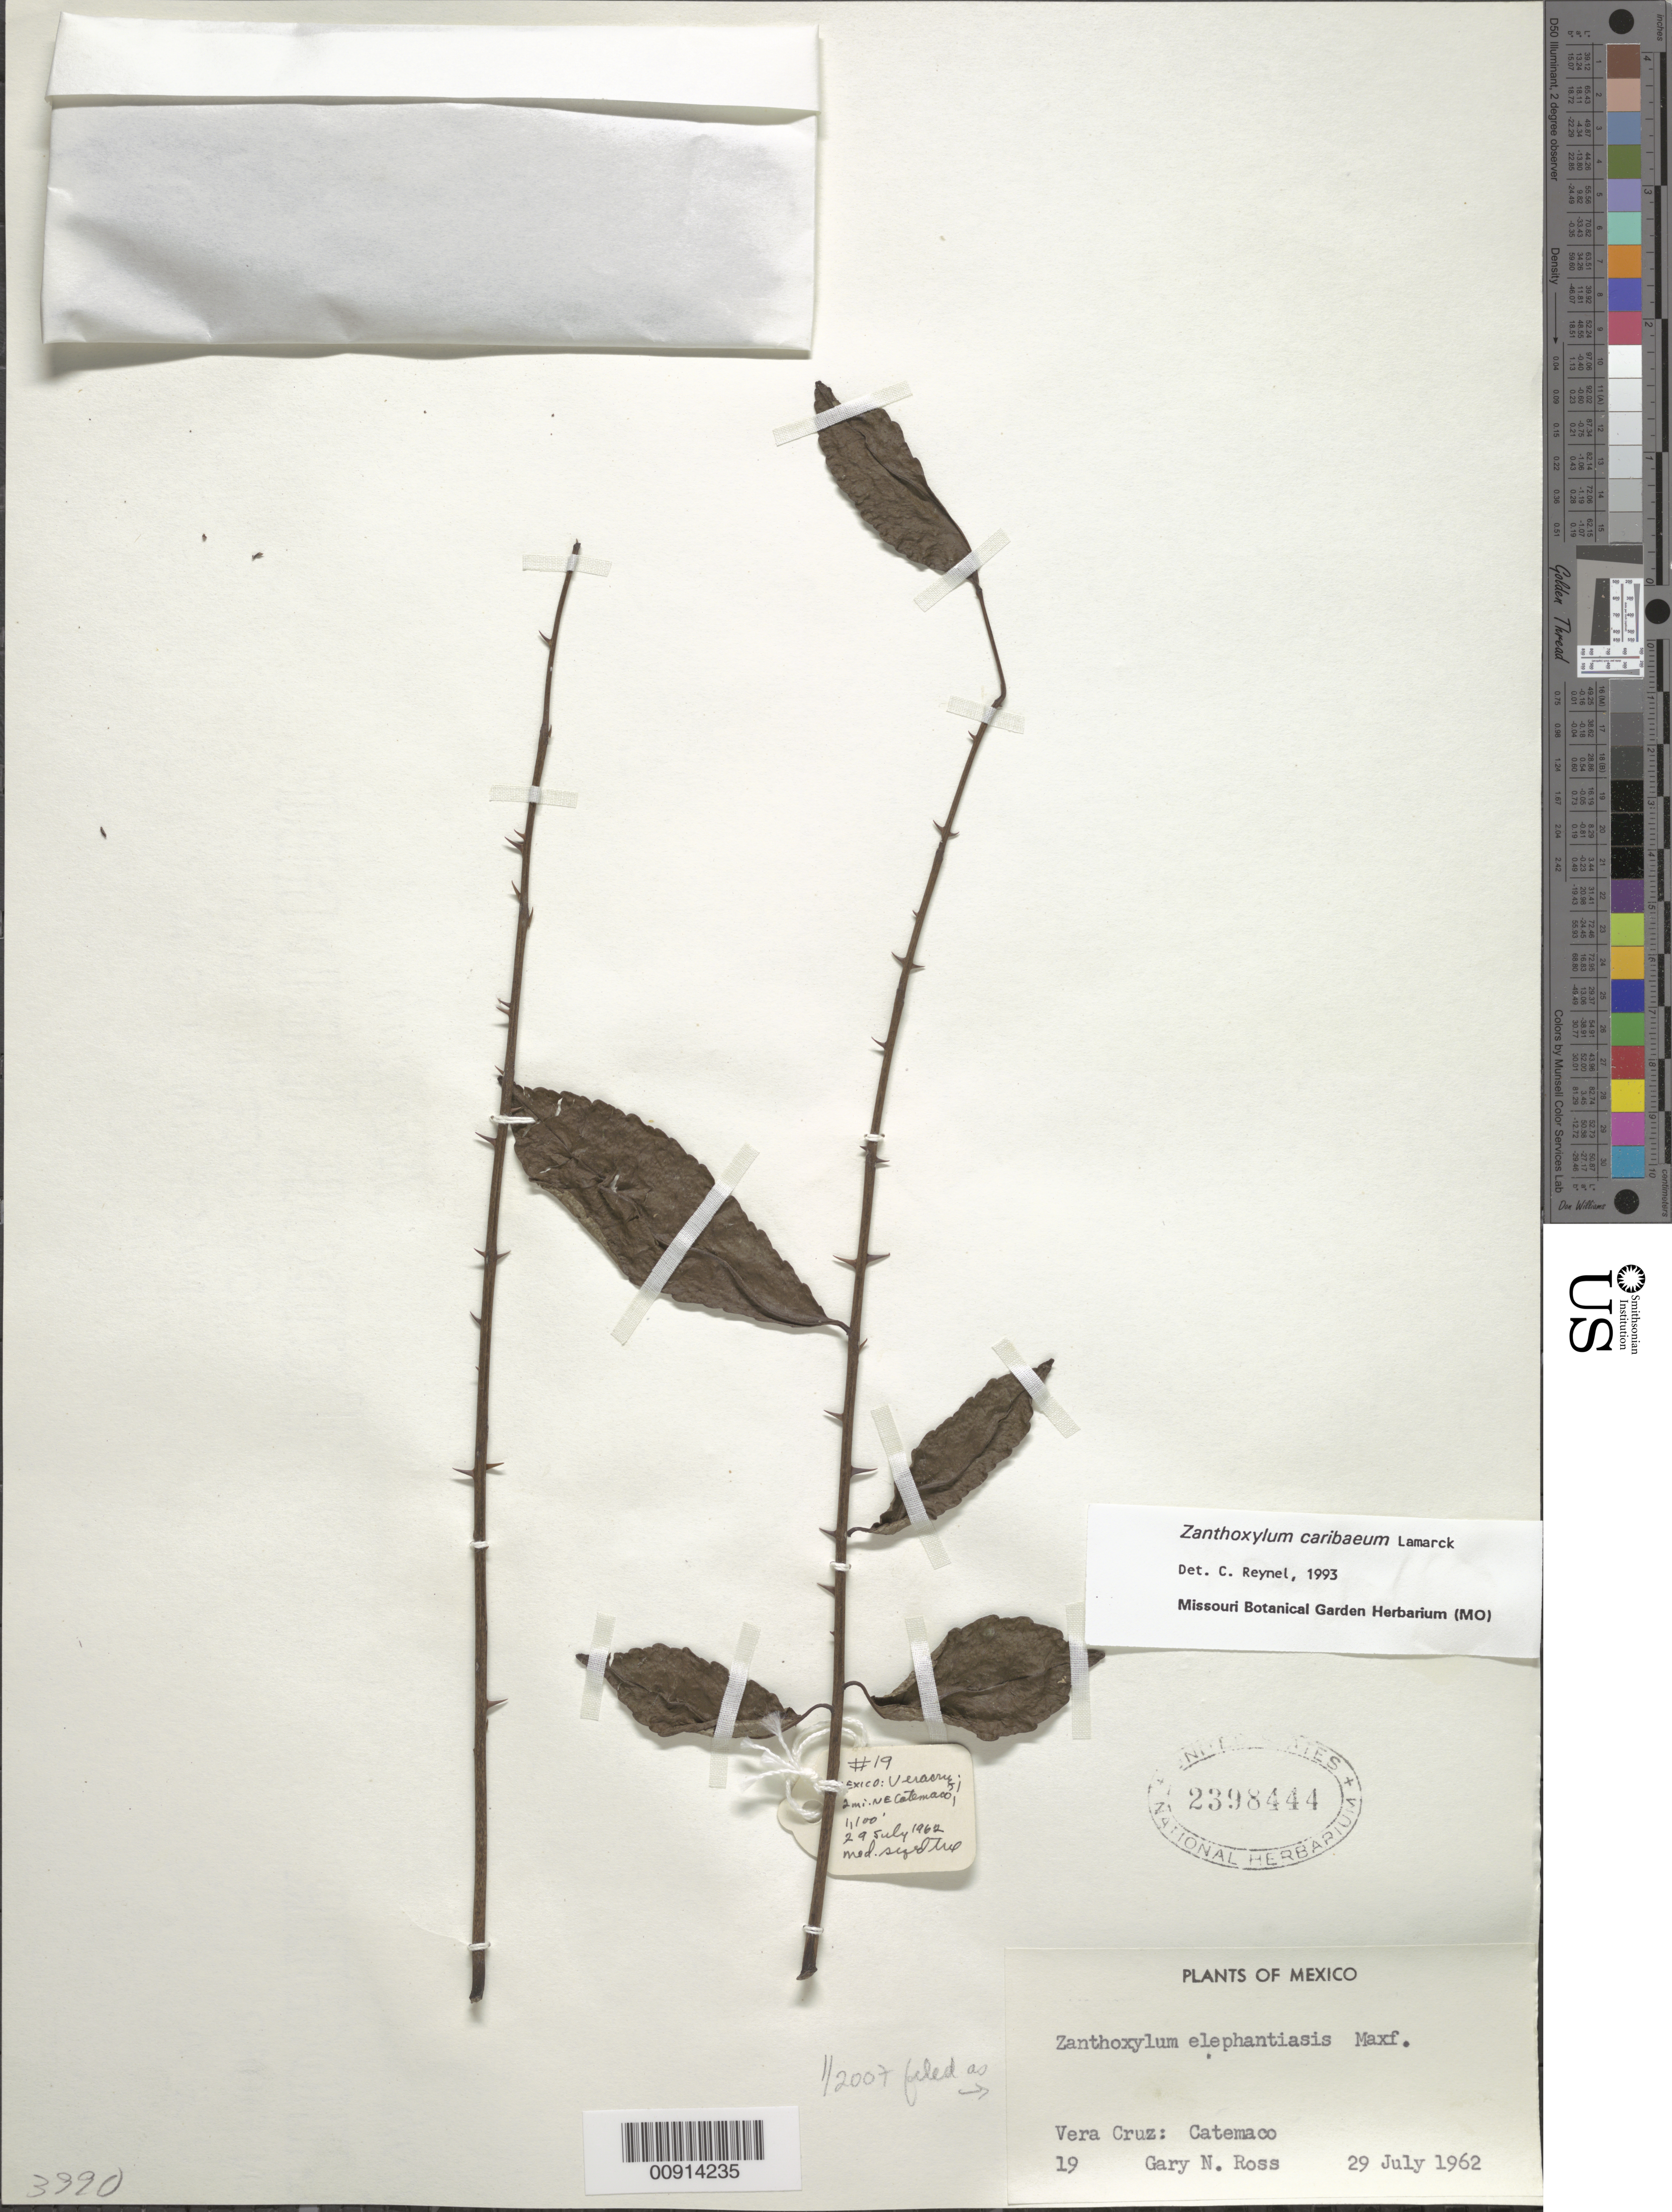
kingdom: Plantae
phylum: Tracheophyta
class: Magnoliopsida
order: Sapindales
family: Rutaceae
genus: Zanthoxylum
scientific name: Zanthoxylum elephantiasis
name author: Macfad.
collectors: G. N. Ross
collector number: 19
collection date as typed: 29 Jul 1962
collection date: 1962-07-29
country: Mexico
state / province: Veracruz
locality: Veracruz: 2 mi. NE Catemaco.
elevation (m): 335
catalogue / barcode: US 2398444